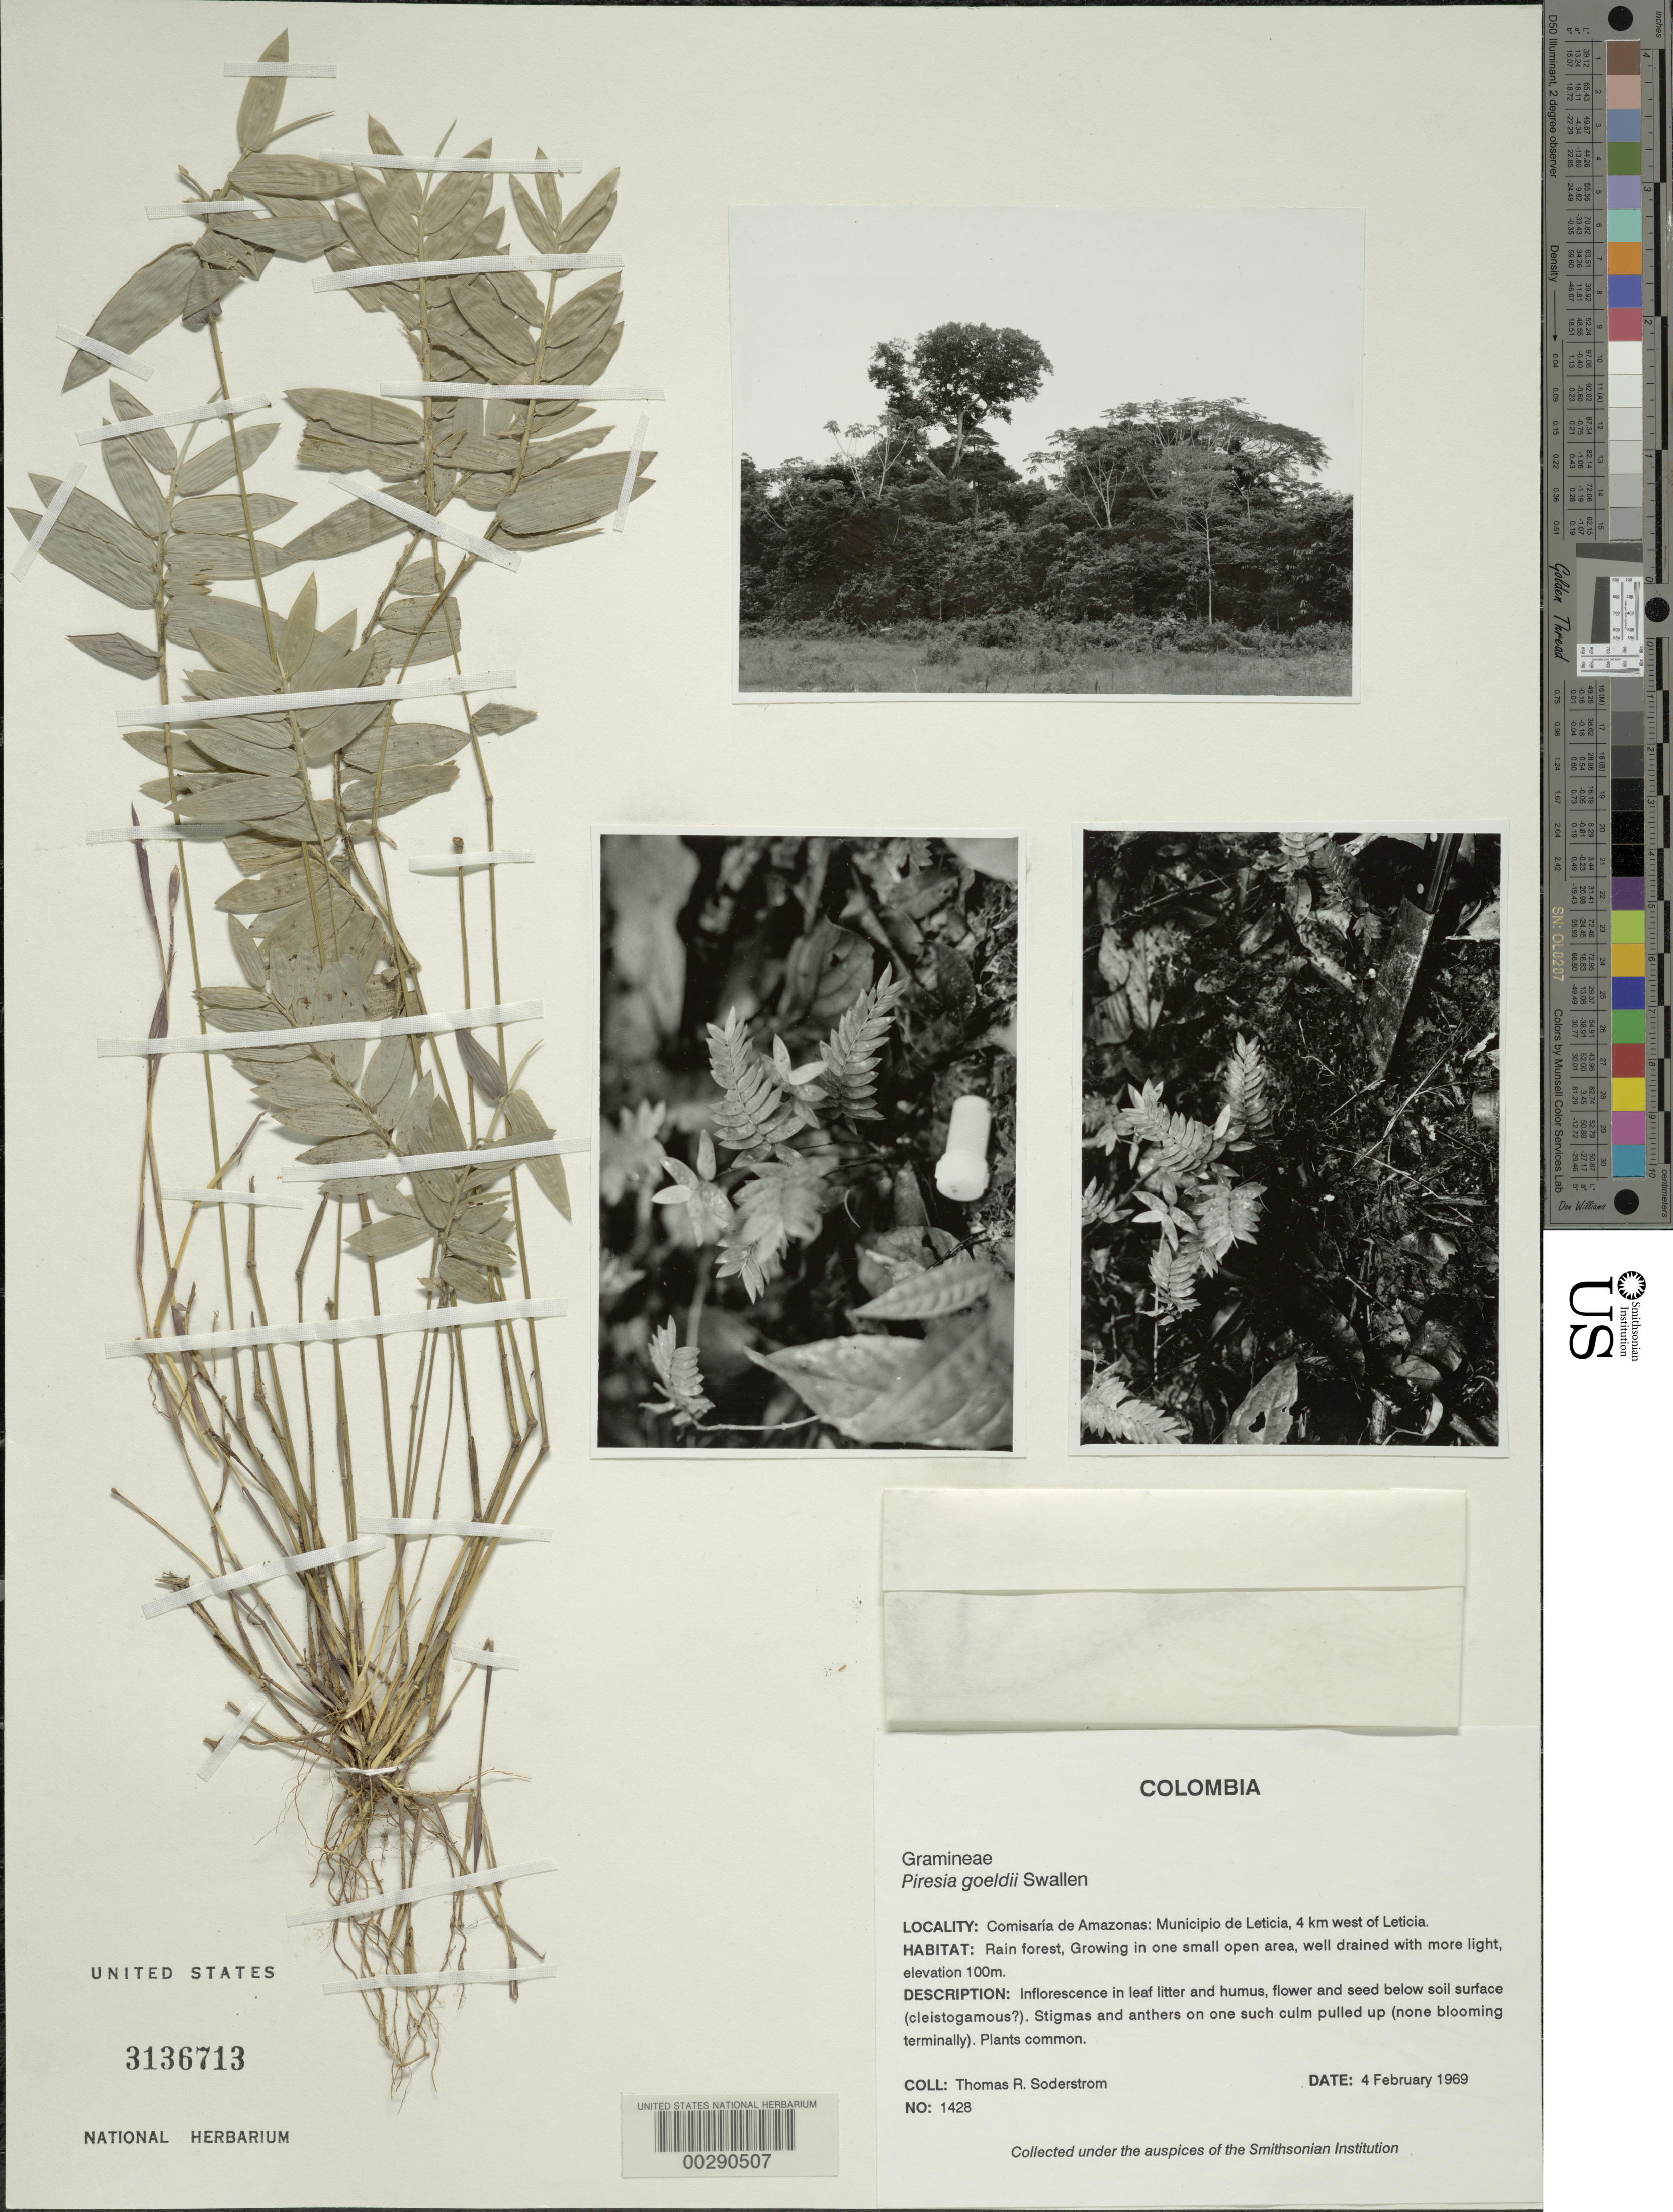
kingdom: Plantae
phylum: Tracheophyta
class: Liliopsida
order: Poales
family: Poaceae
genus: Piresia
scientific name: Piresia goeldii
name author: Swallen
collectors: T. R. Soderstrom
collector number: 1428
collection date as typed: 04 Feb 1969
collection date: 1969-02-04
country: Colombia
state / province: Amazônas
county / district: Leticia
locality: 4 km W of Leticia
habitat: Rain forest, growing in one small open area, well drained with more light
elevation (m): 100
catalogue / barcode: US 3136713